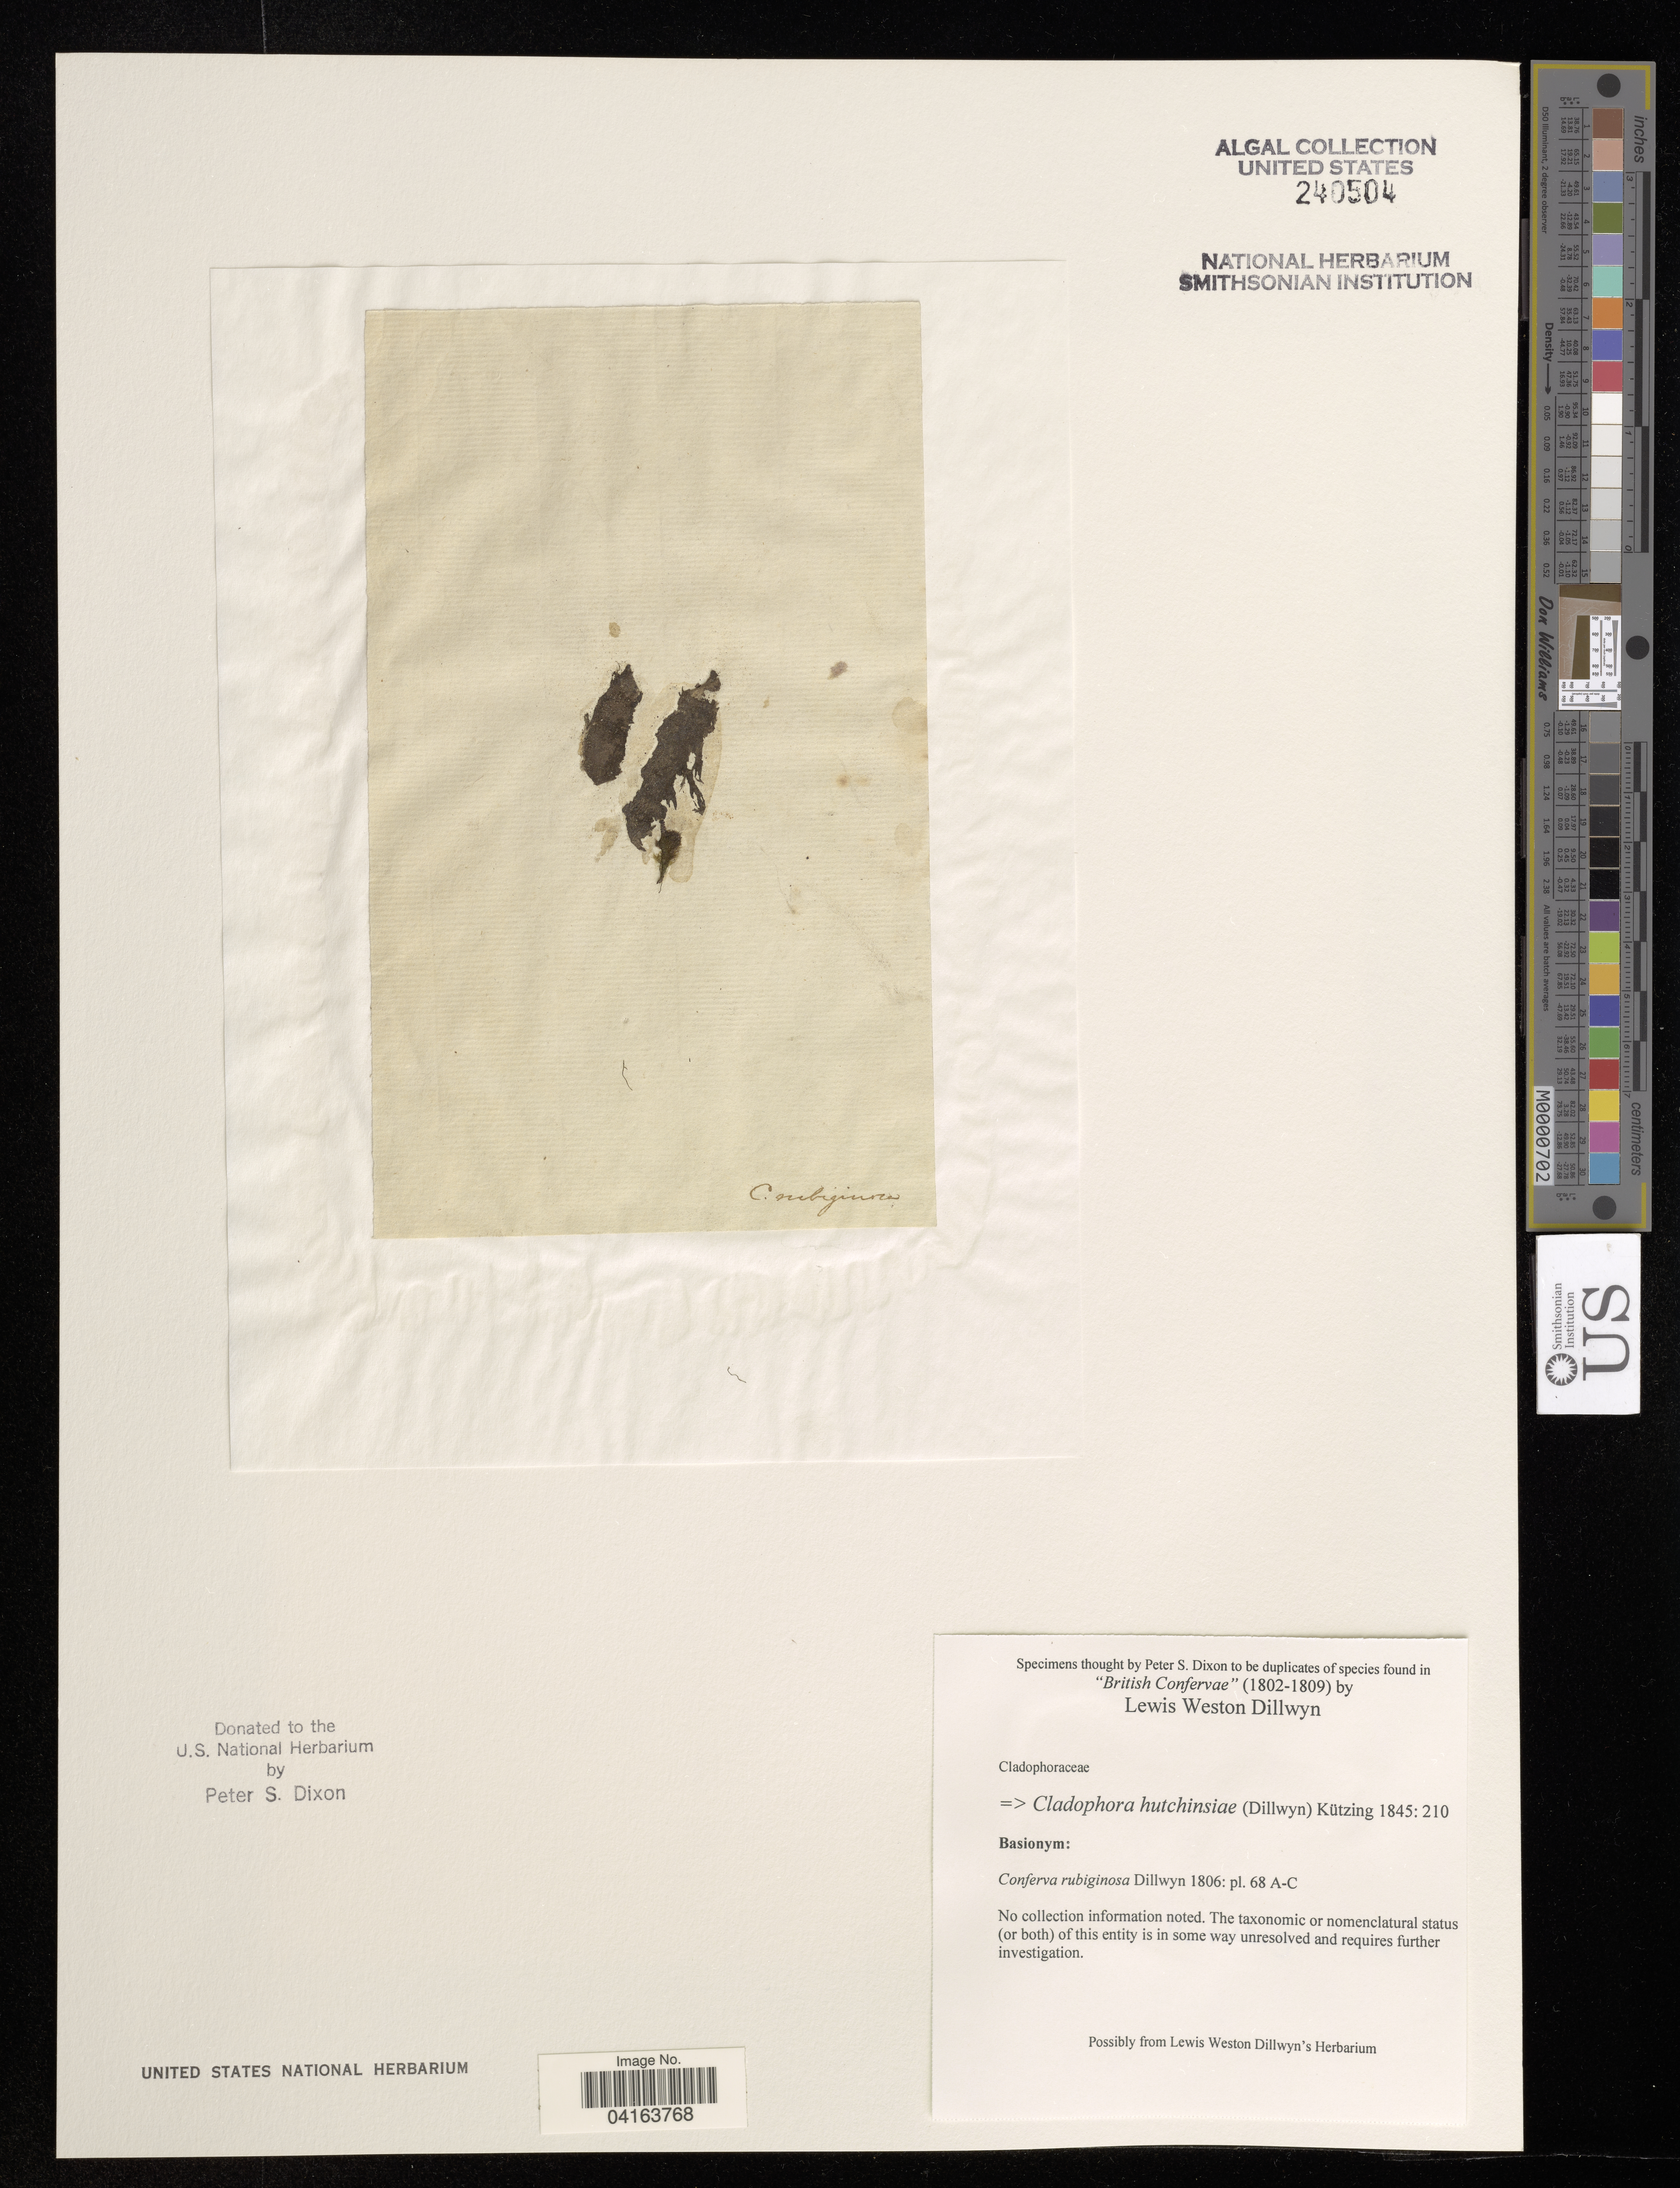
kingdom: Plantae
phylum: Chlorophyta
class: Ulvophyceae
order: Cladophorales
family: Cladophoraceae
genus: Cladophora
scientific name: Cladophora hutchinsiae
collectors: P. S. Dixon & L. W. Dillwyn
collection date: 1802/1809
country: United Kingdom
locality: British Confervae.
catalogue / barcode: US 240504